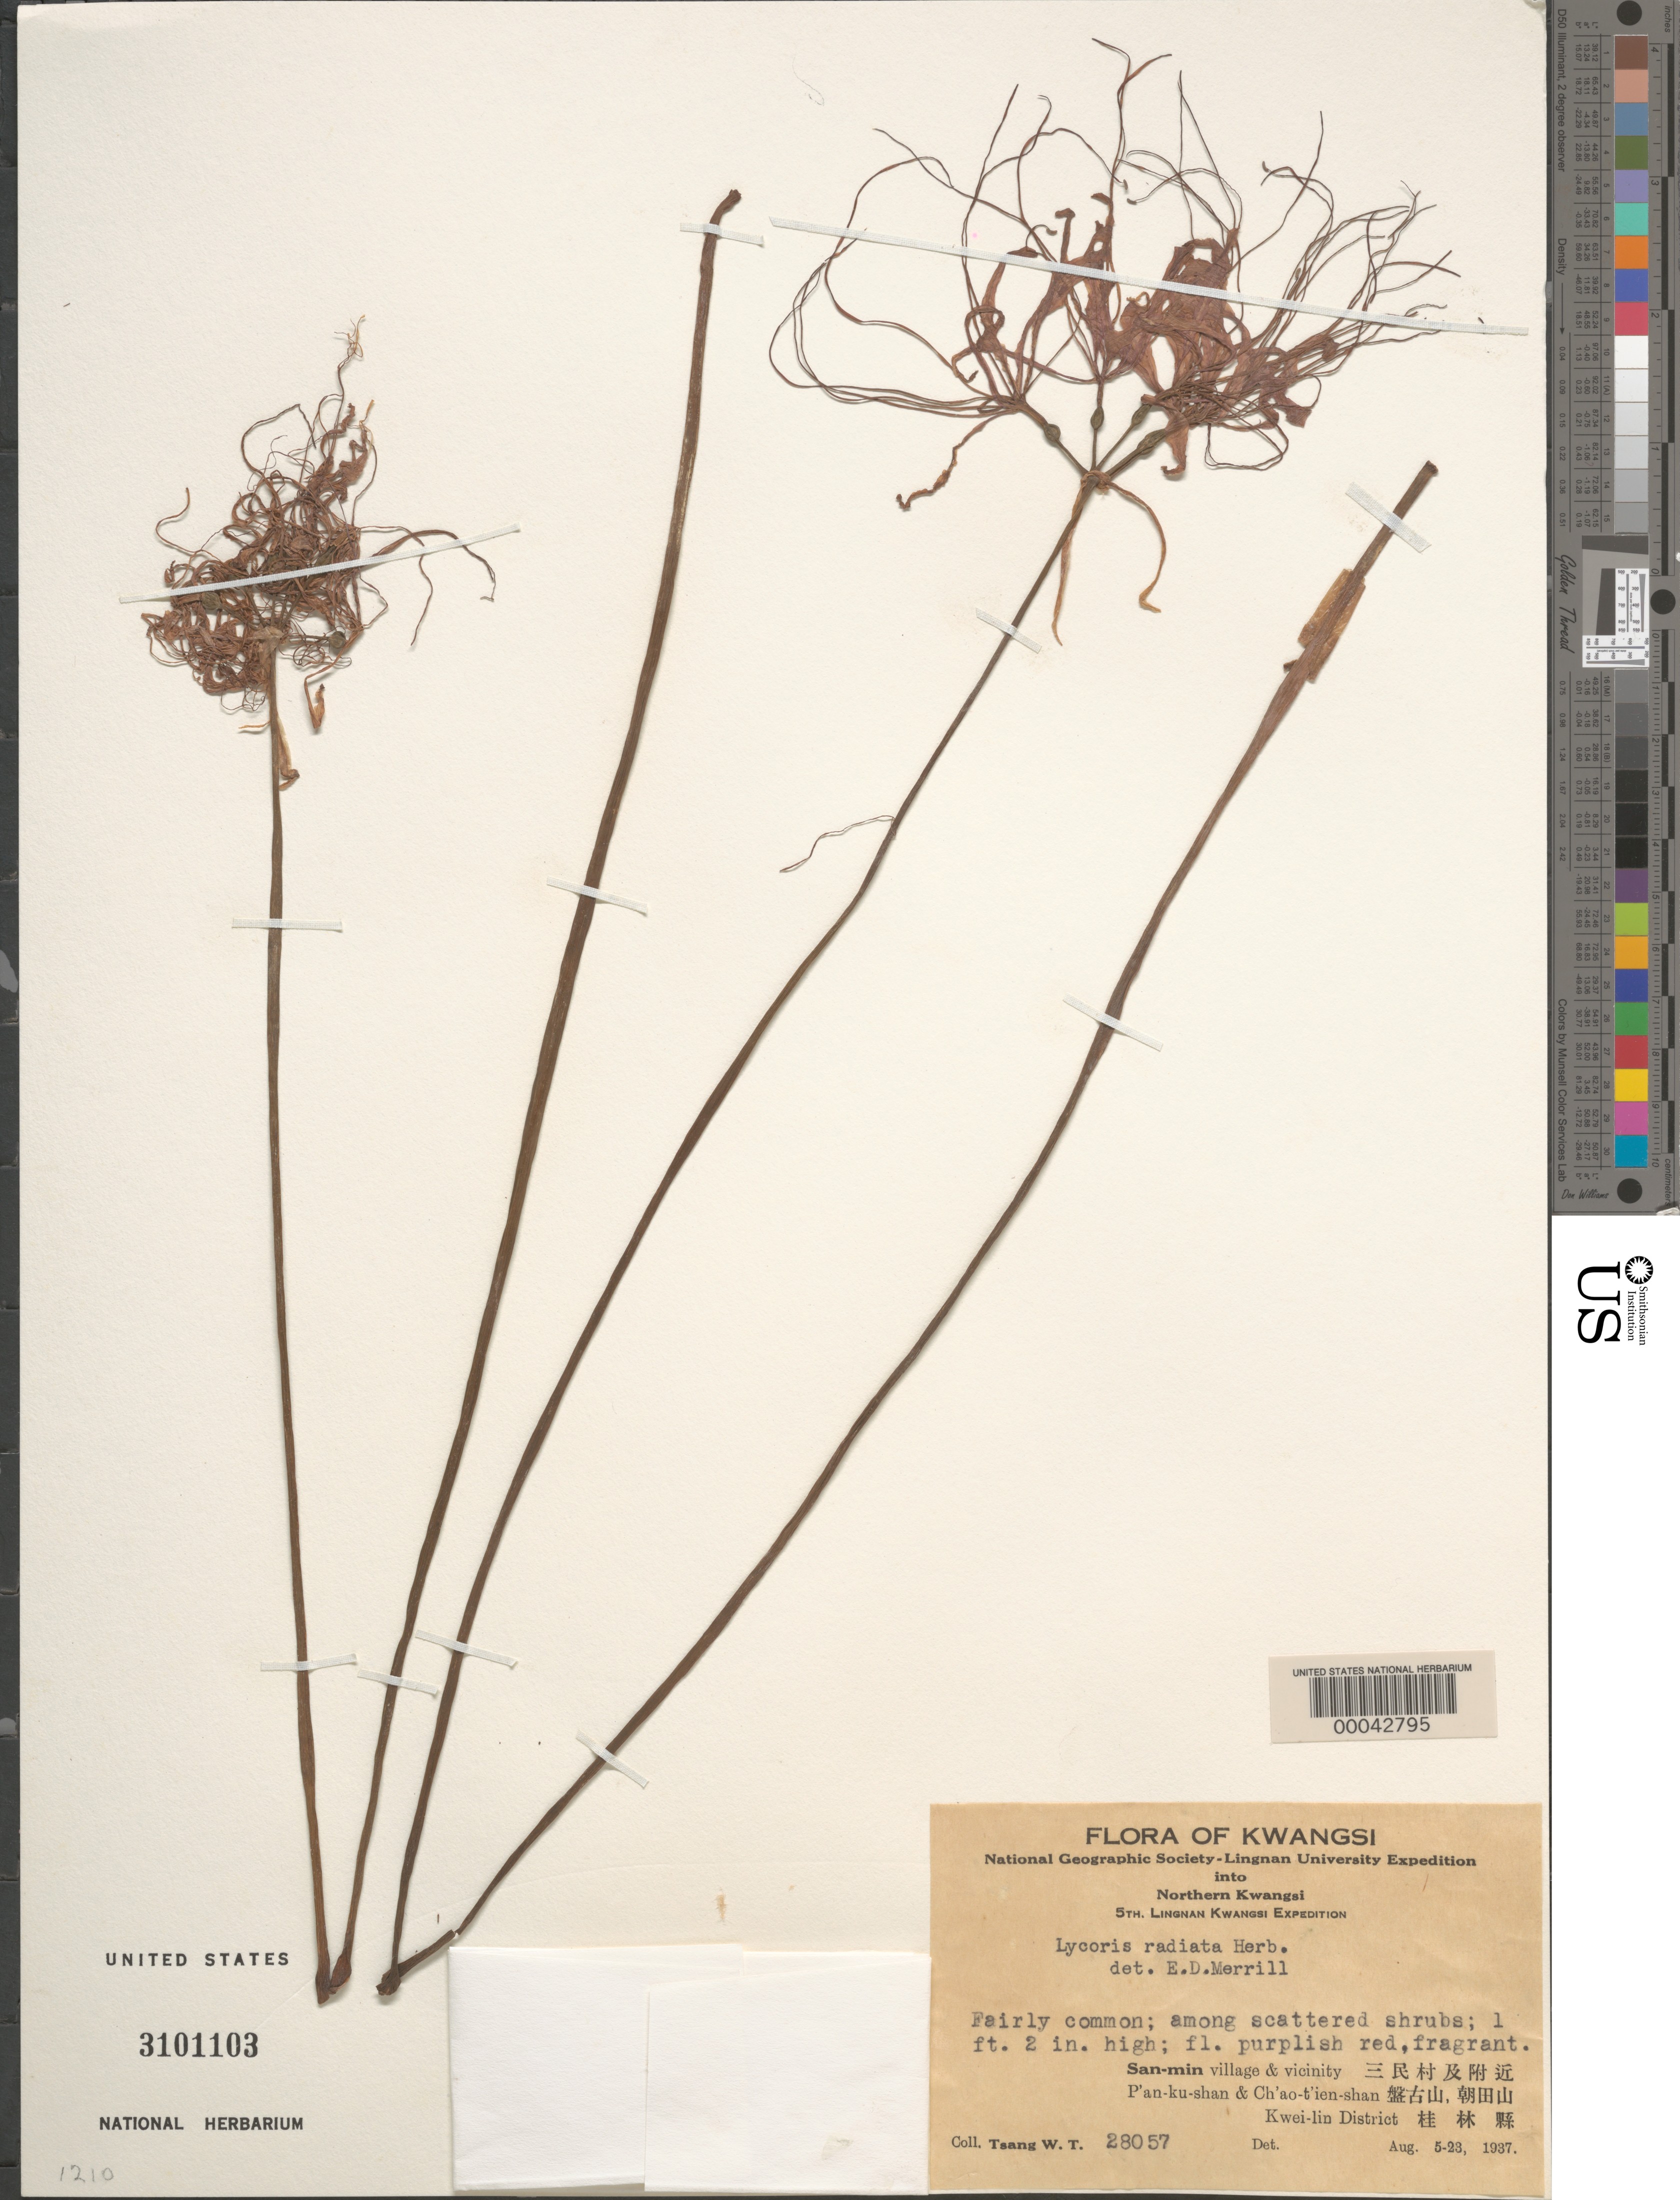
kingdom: Plantae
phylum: Tracheophyta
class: Liliopsida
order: Asparagales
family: Amaryllidaceae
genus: Lycoris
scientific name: Lycoris radiata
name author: Herb.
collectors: W. T. Tsang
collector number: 28057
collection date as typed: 05 Aug 1937 to 23 Aug 1937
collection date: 1937-08-05/1937-08-23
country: China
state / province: Guangxi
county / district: Guilin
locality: Kweilin dist., san-min village and vicinity; p'an-ku-shan and ch'ao-t'ien-shan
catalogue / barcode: US 3101103